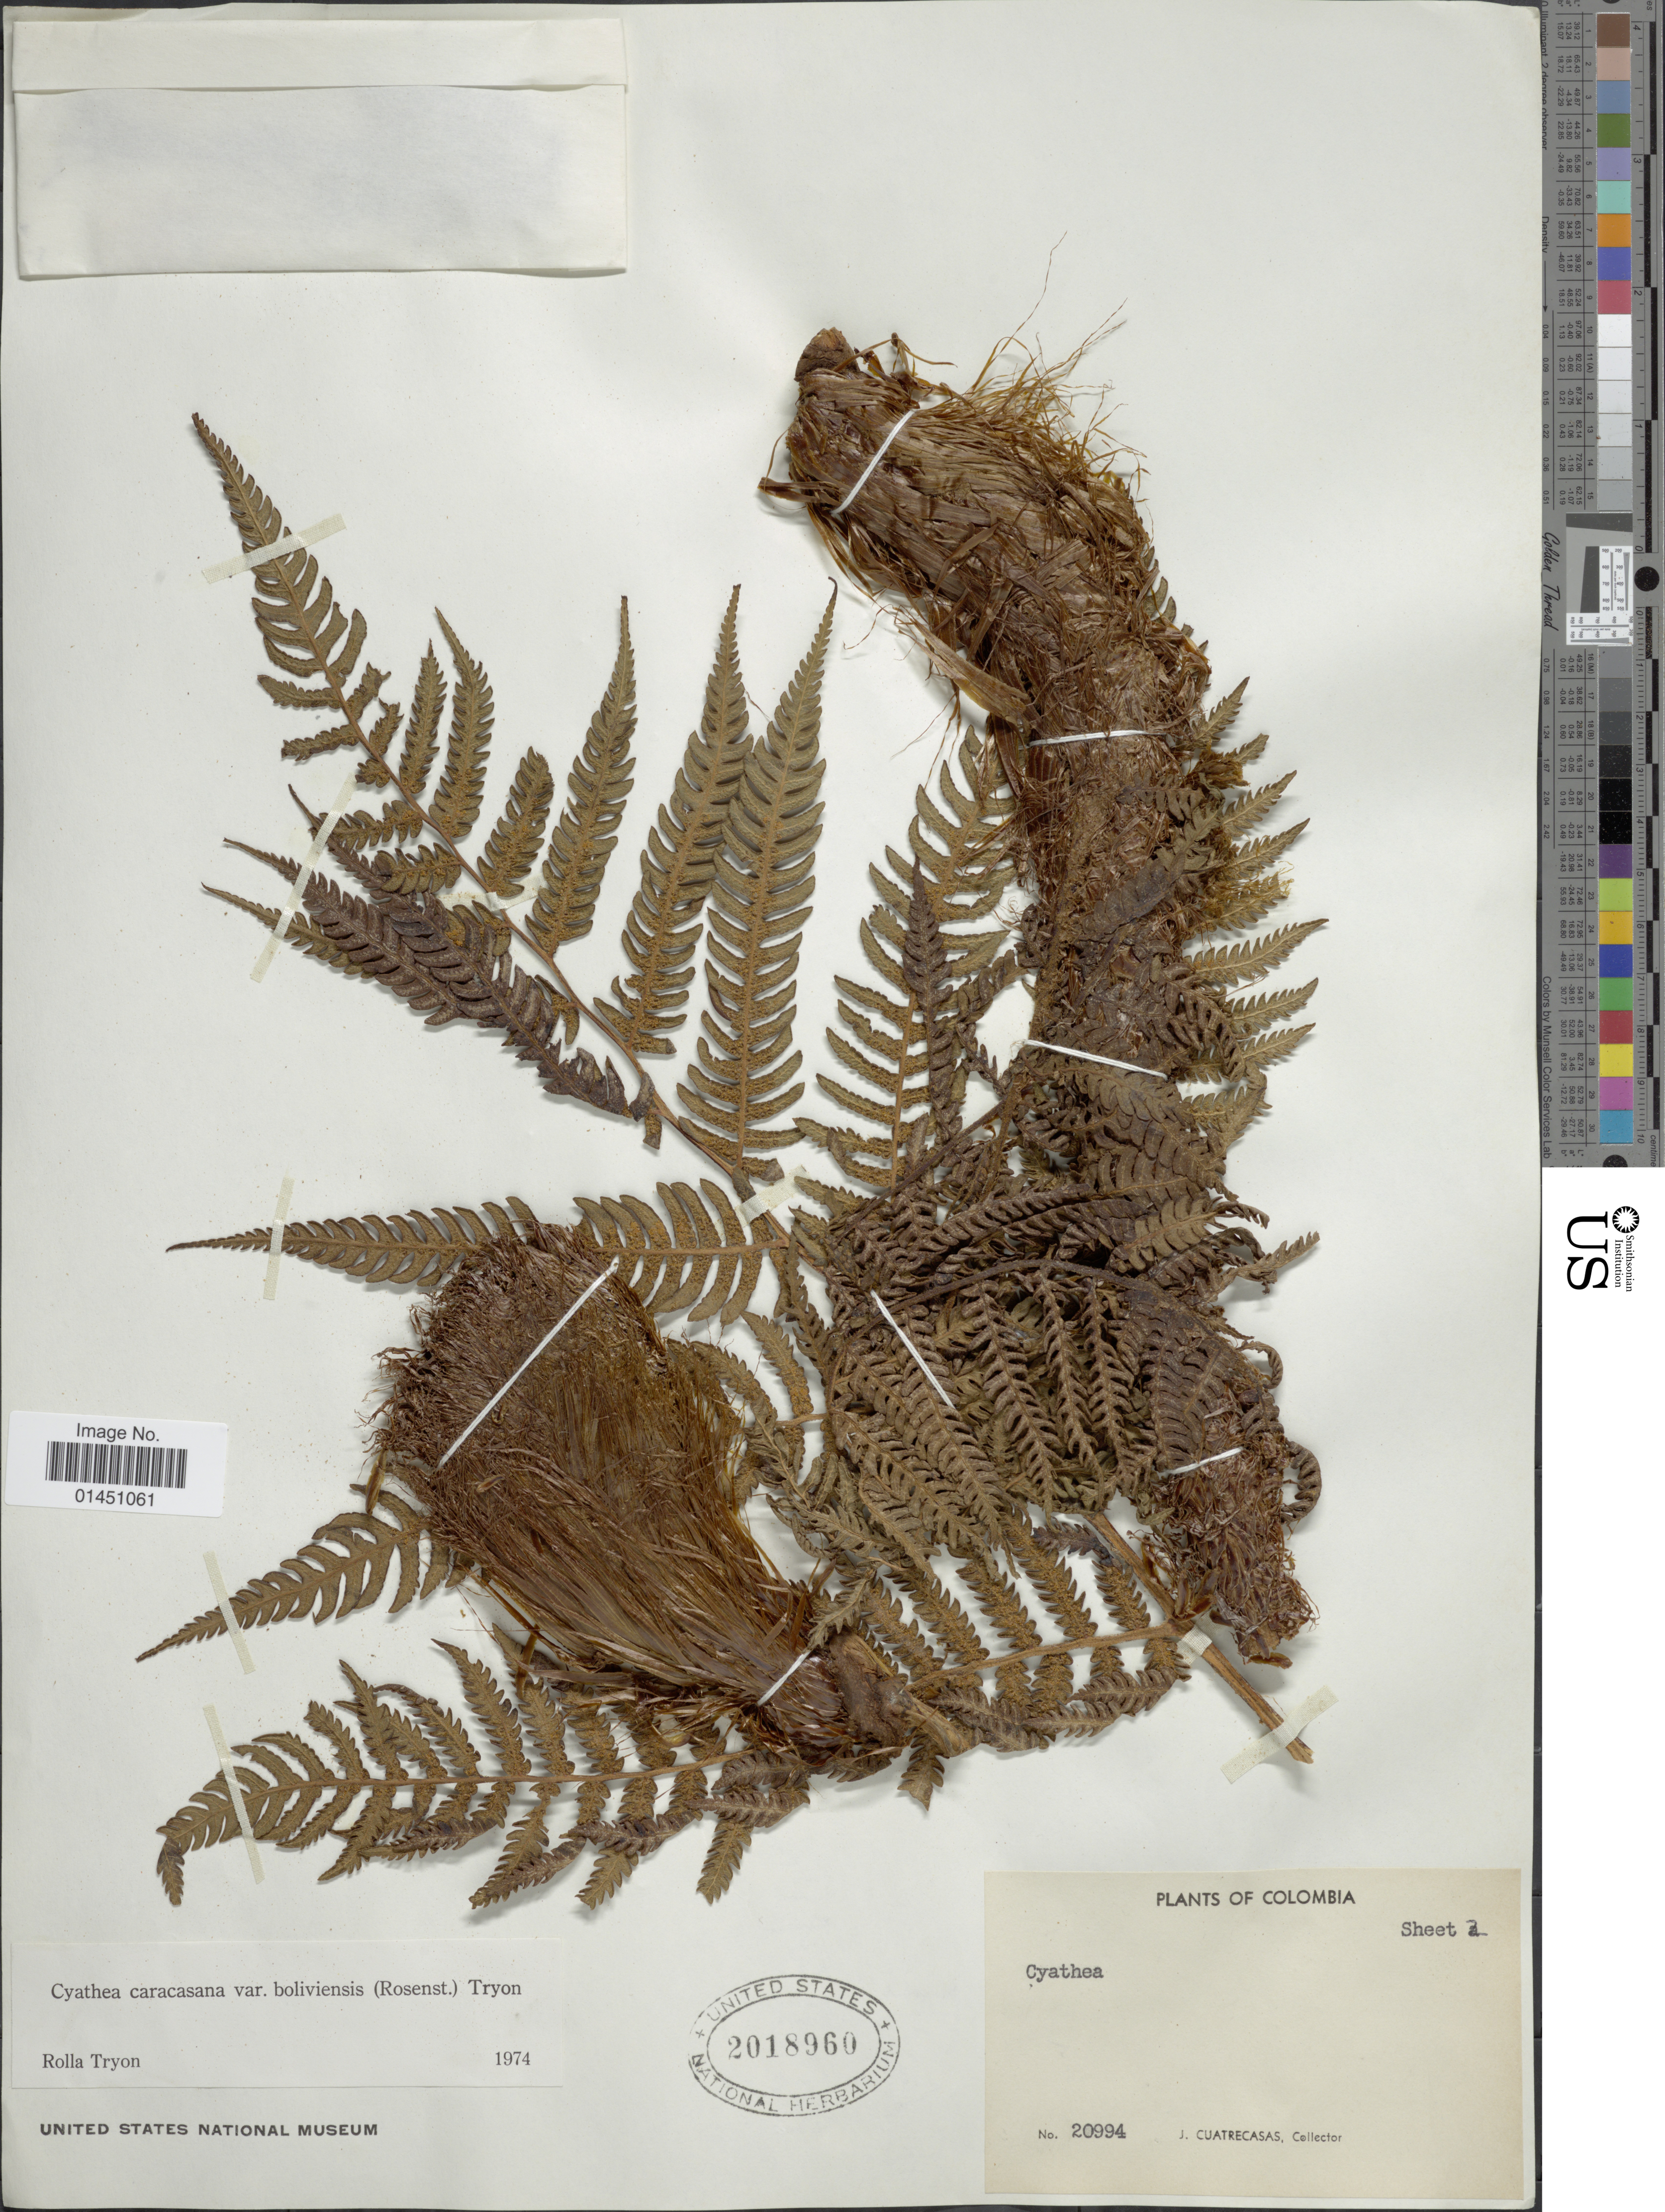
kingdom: Plantae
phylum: Tracheophyta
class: Polypodiopsida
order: Cyatheales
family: Cyatheaceae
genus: Cyathea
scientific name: Cyathea caracasana var. boliviensis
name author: (Rosenst.) R.M. Tryon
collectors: J. Cuatrecasas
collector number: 20994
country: Colombia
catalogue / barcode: US 2018960